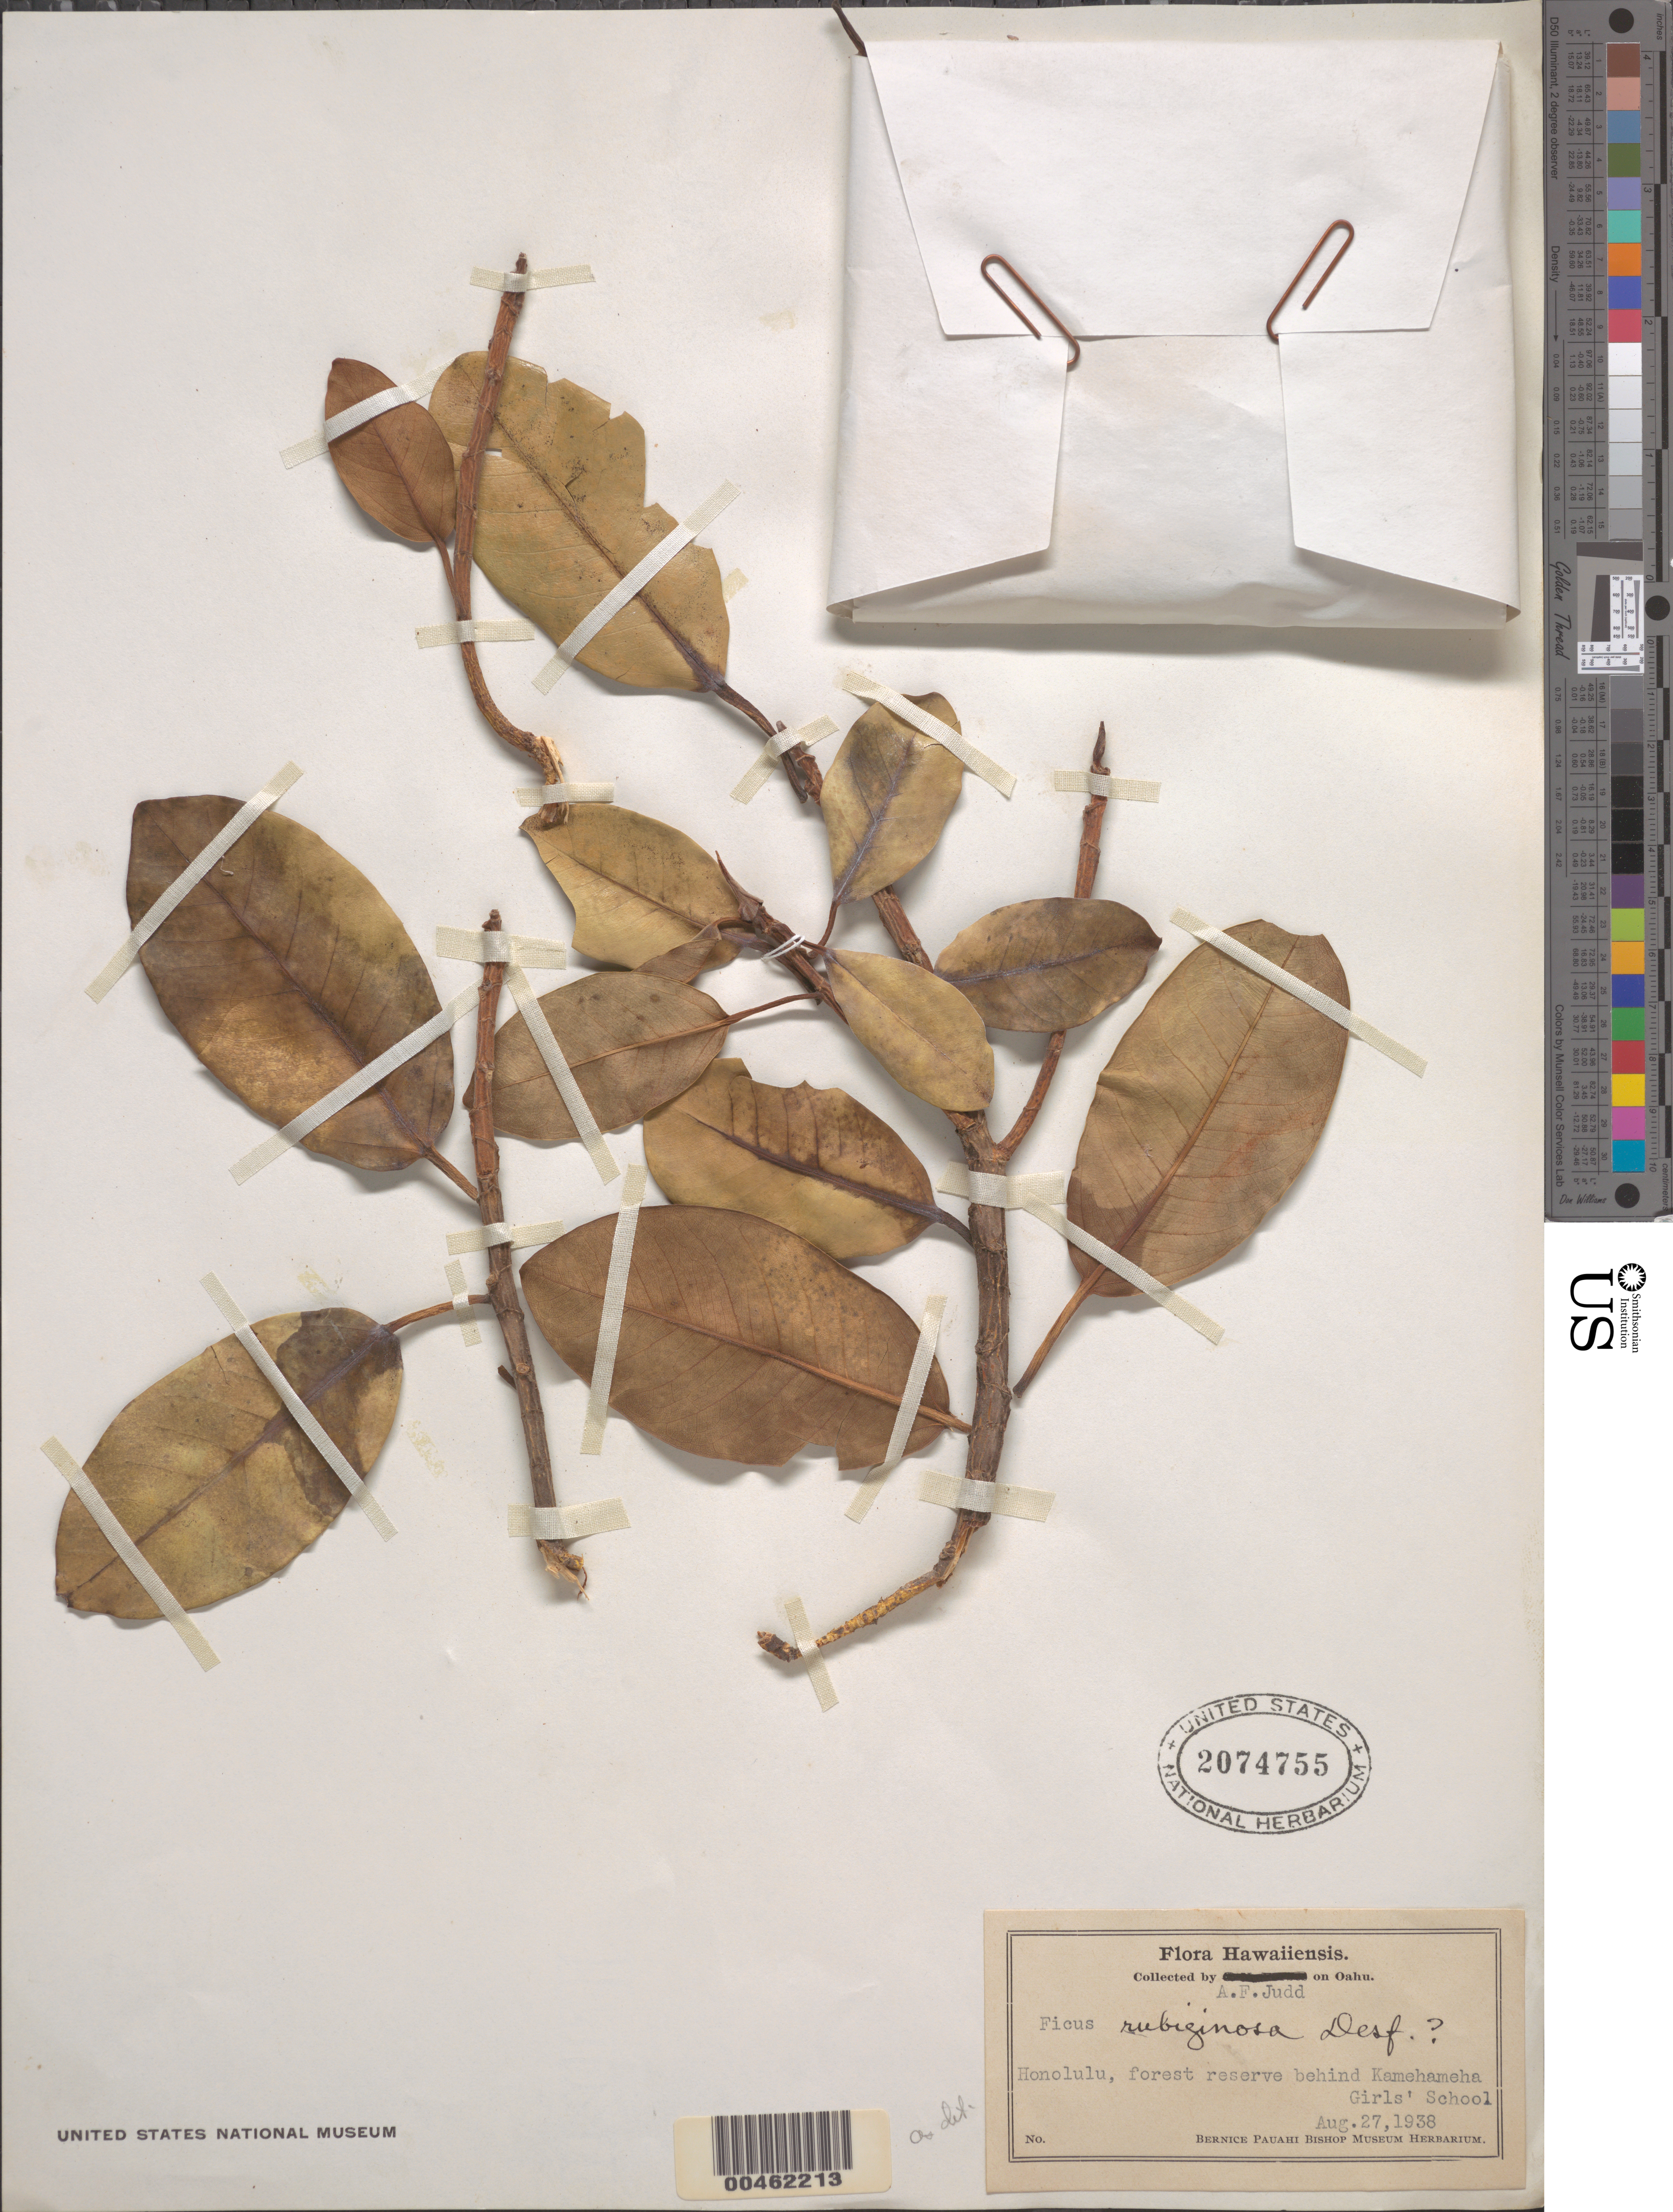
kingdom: Plantae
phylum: Tracheophyta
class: Magnoliopsida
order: Rosales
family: Moraceae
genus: Ficus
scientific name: Ficus rubiginosa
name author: Desf. ex Vent.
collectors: A. Judd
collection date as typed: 27 Aug 1938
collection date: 1938-08-27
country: United States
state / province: Hawaii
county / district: Honolulu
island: Oahu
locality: Honolulu, forest reserve behind Kamehameha Girls' School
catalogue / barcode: US 2074755